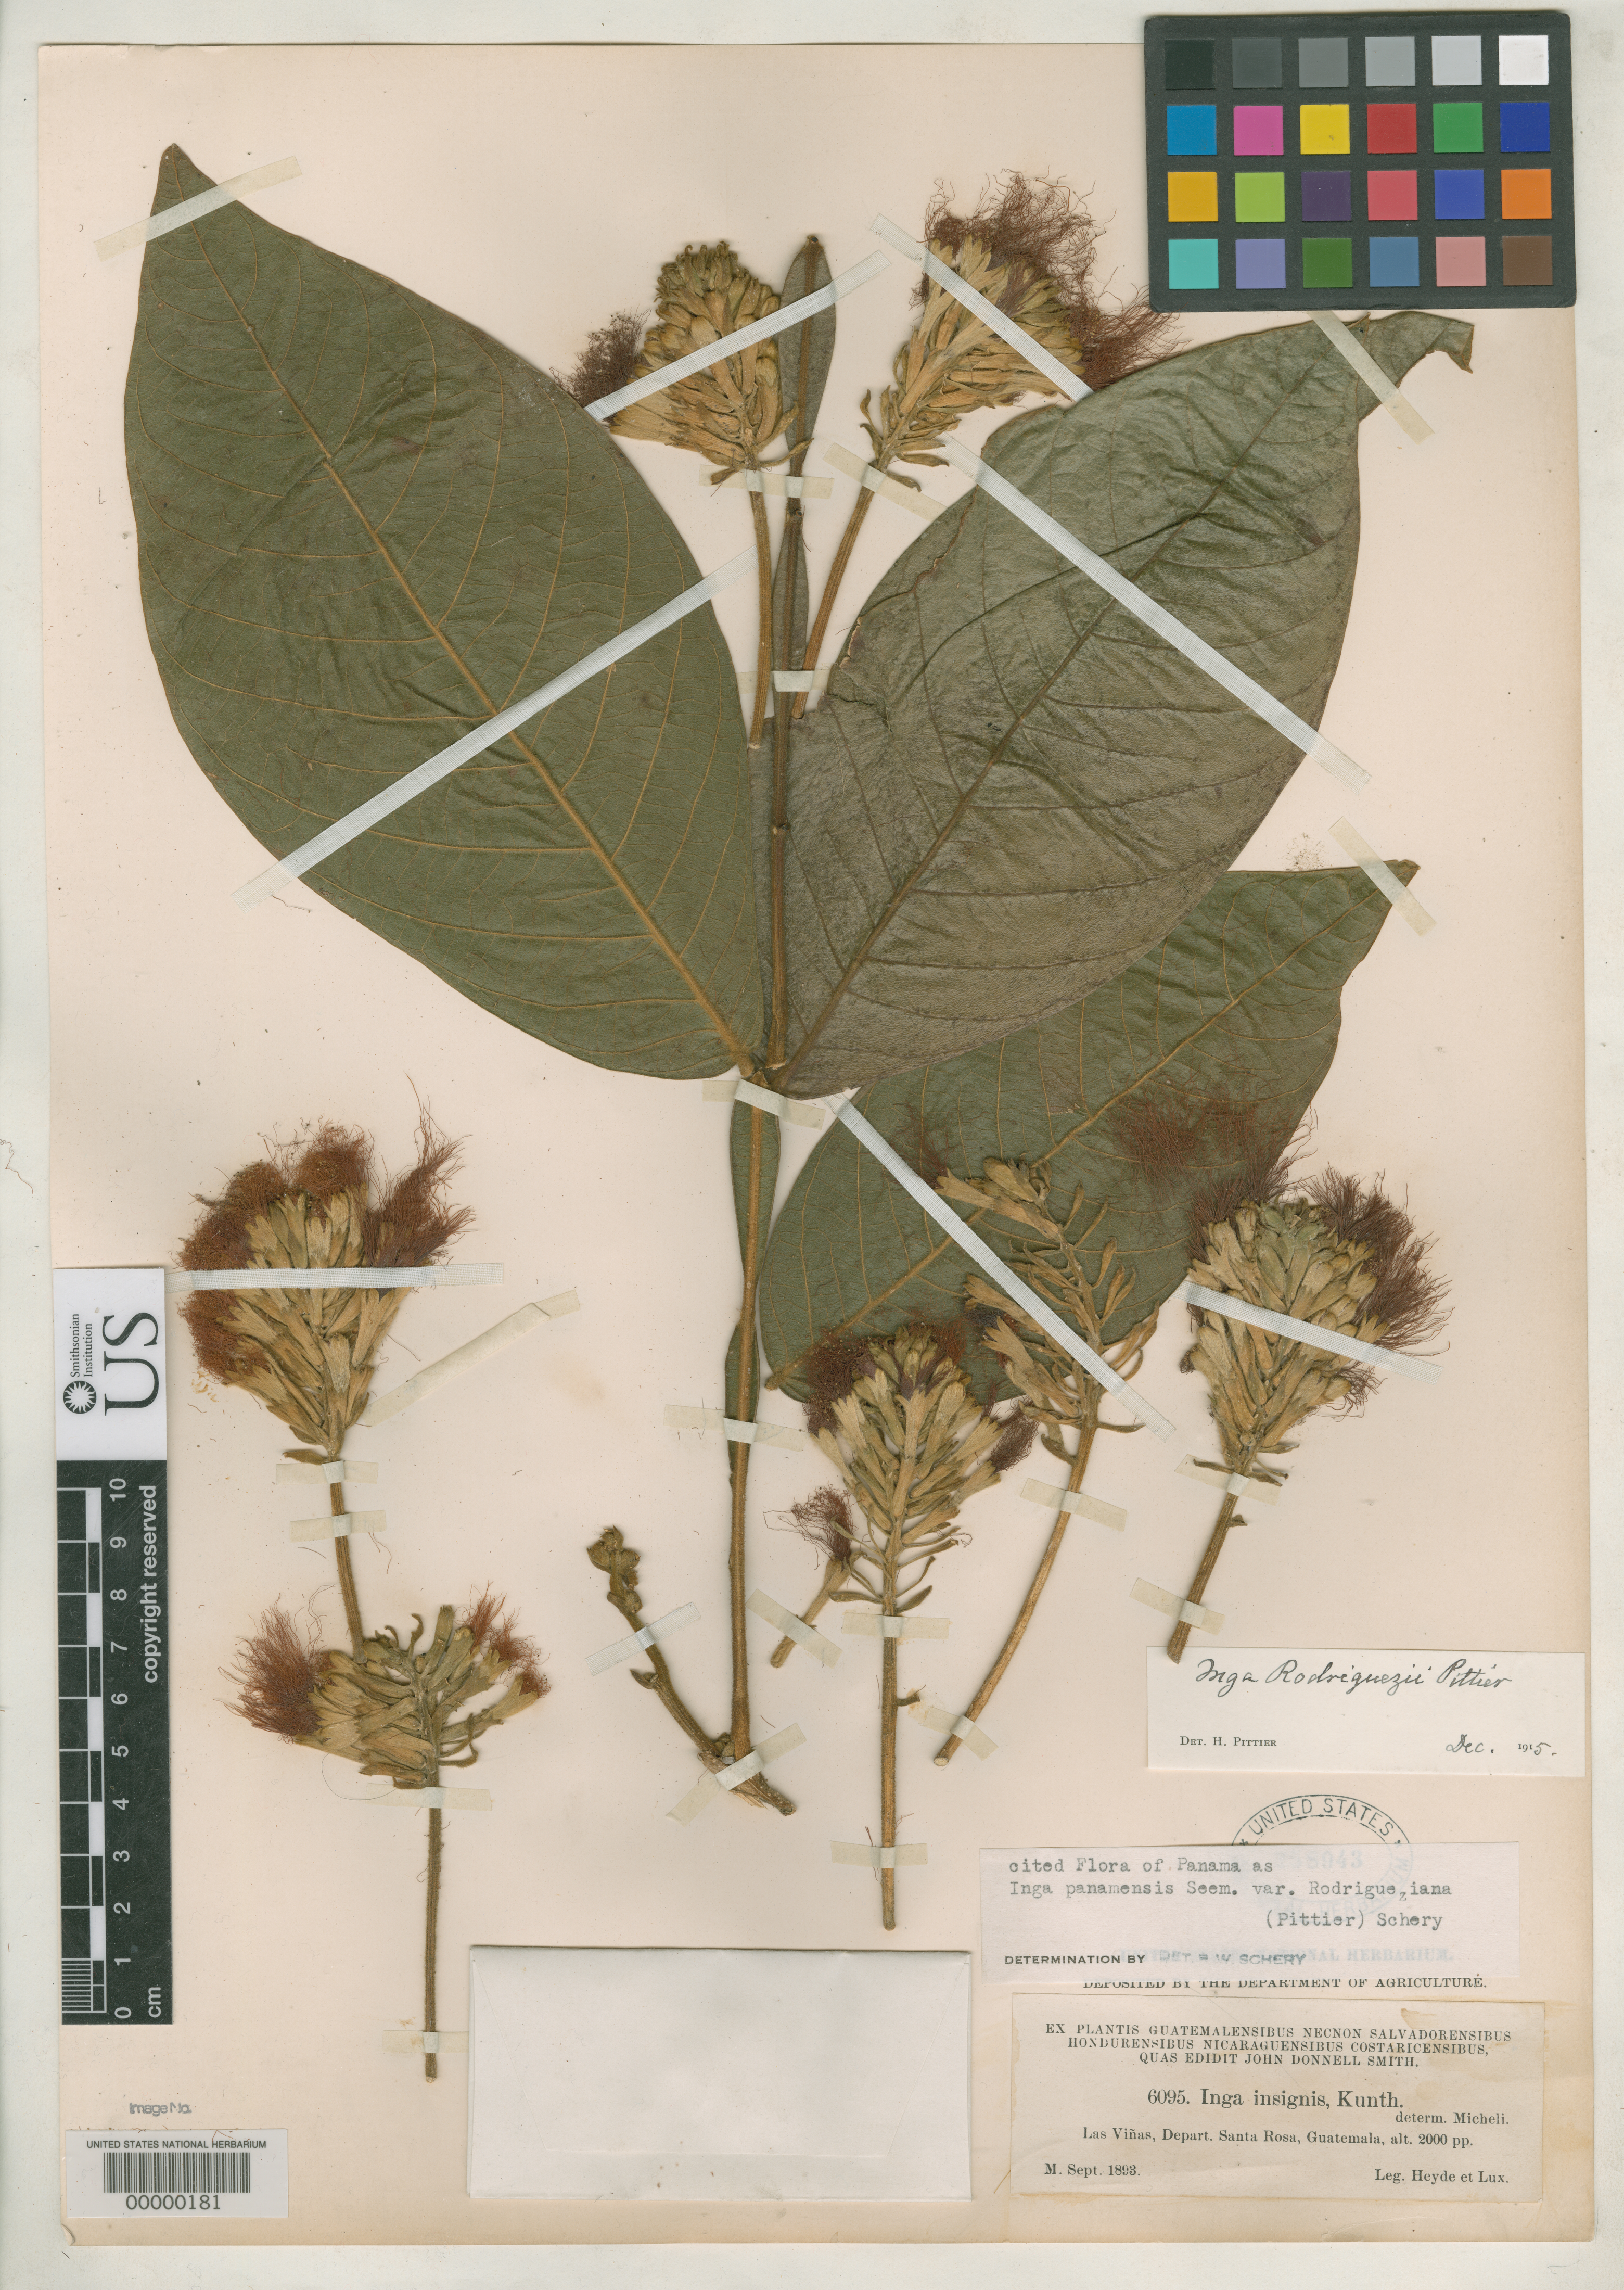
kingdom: Plantae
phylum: Tracheophyta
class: Magnoliopsida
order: Fabales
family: Fabaceae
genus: Inga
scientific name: Inga rodrigueziana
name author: Pittier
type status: Holotype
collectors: E. T. Heyde & E. Lux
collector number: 6095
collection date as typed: Sep 1893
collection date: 1893-09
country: Guatemala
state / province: Santa Rosa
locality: Las Vinas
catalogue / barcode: US 258943